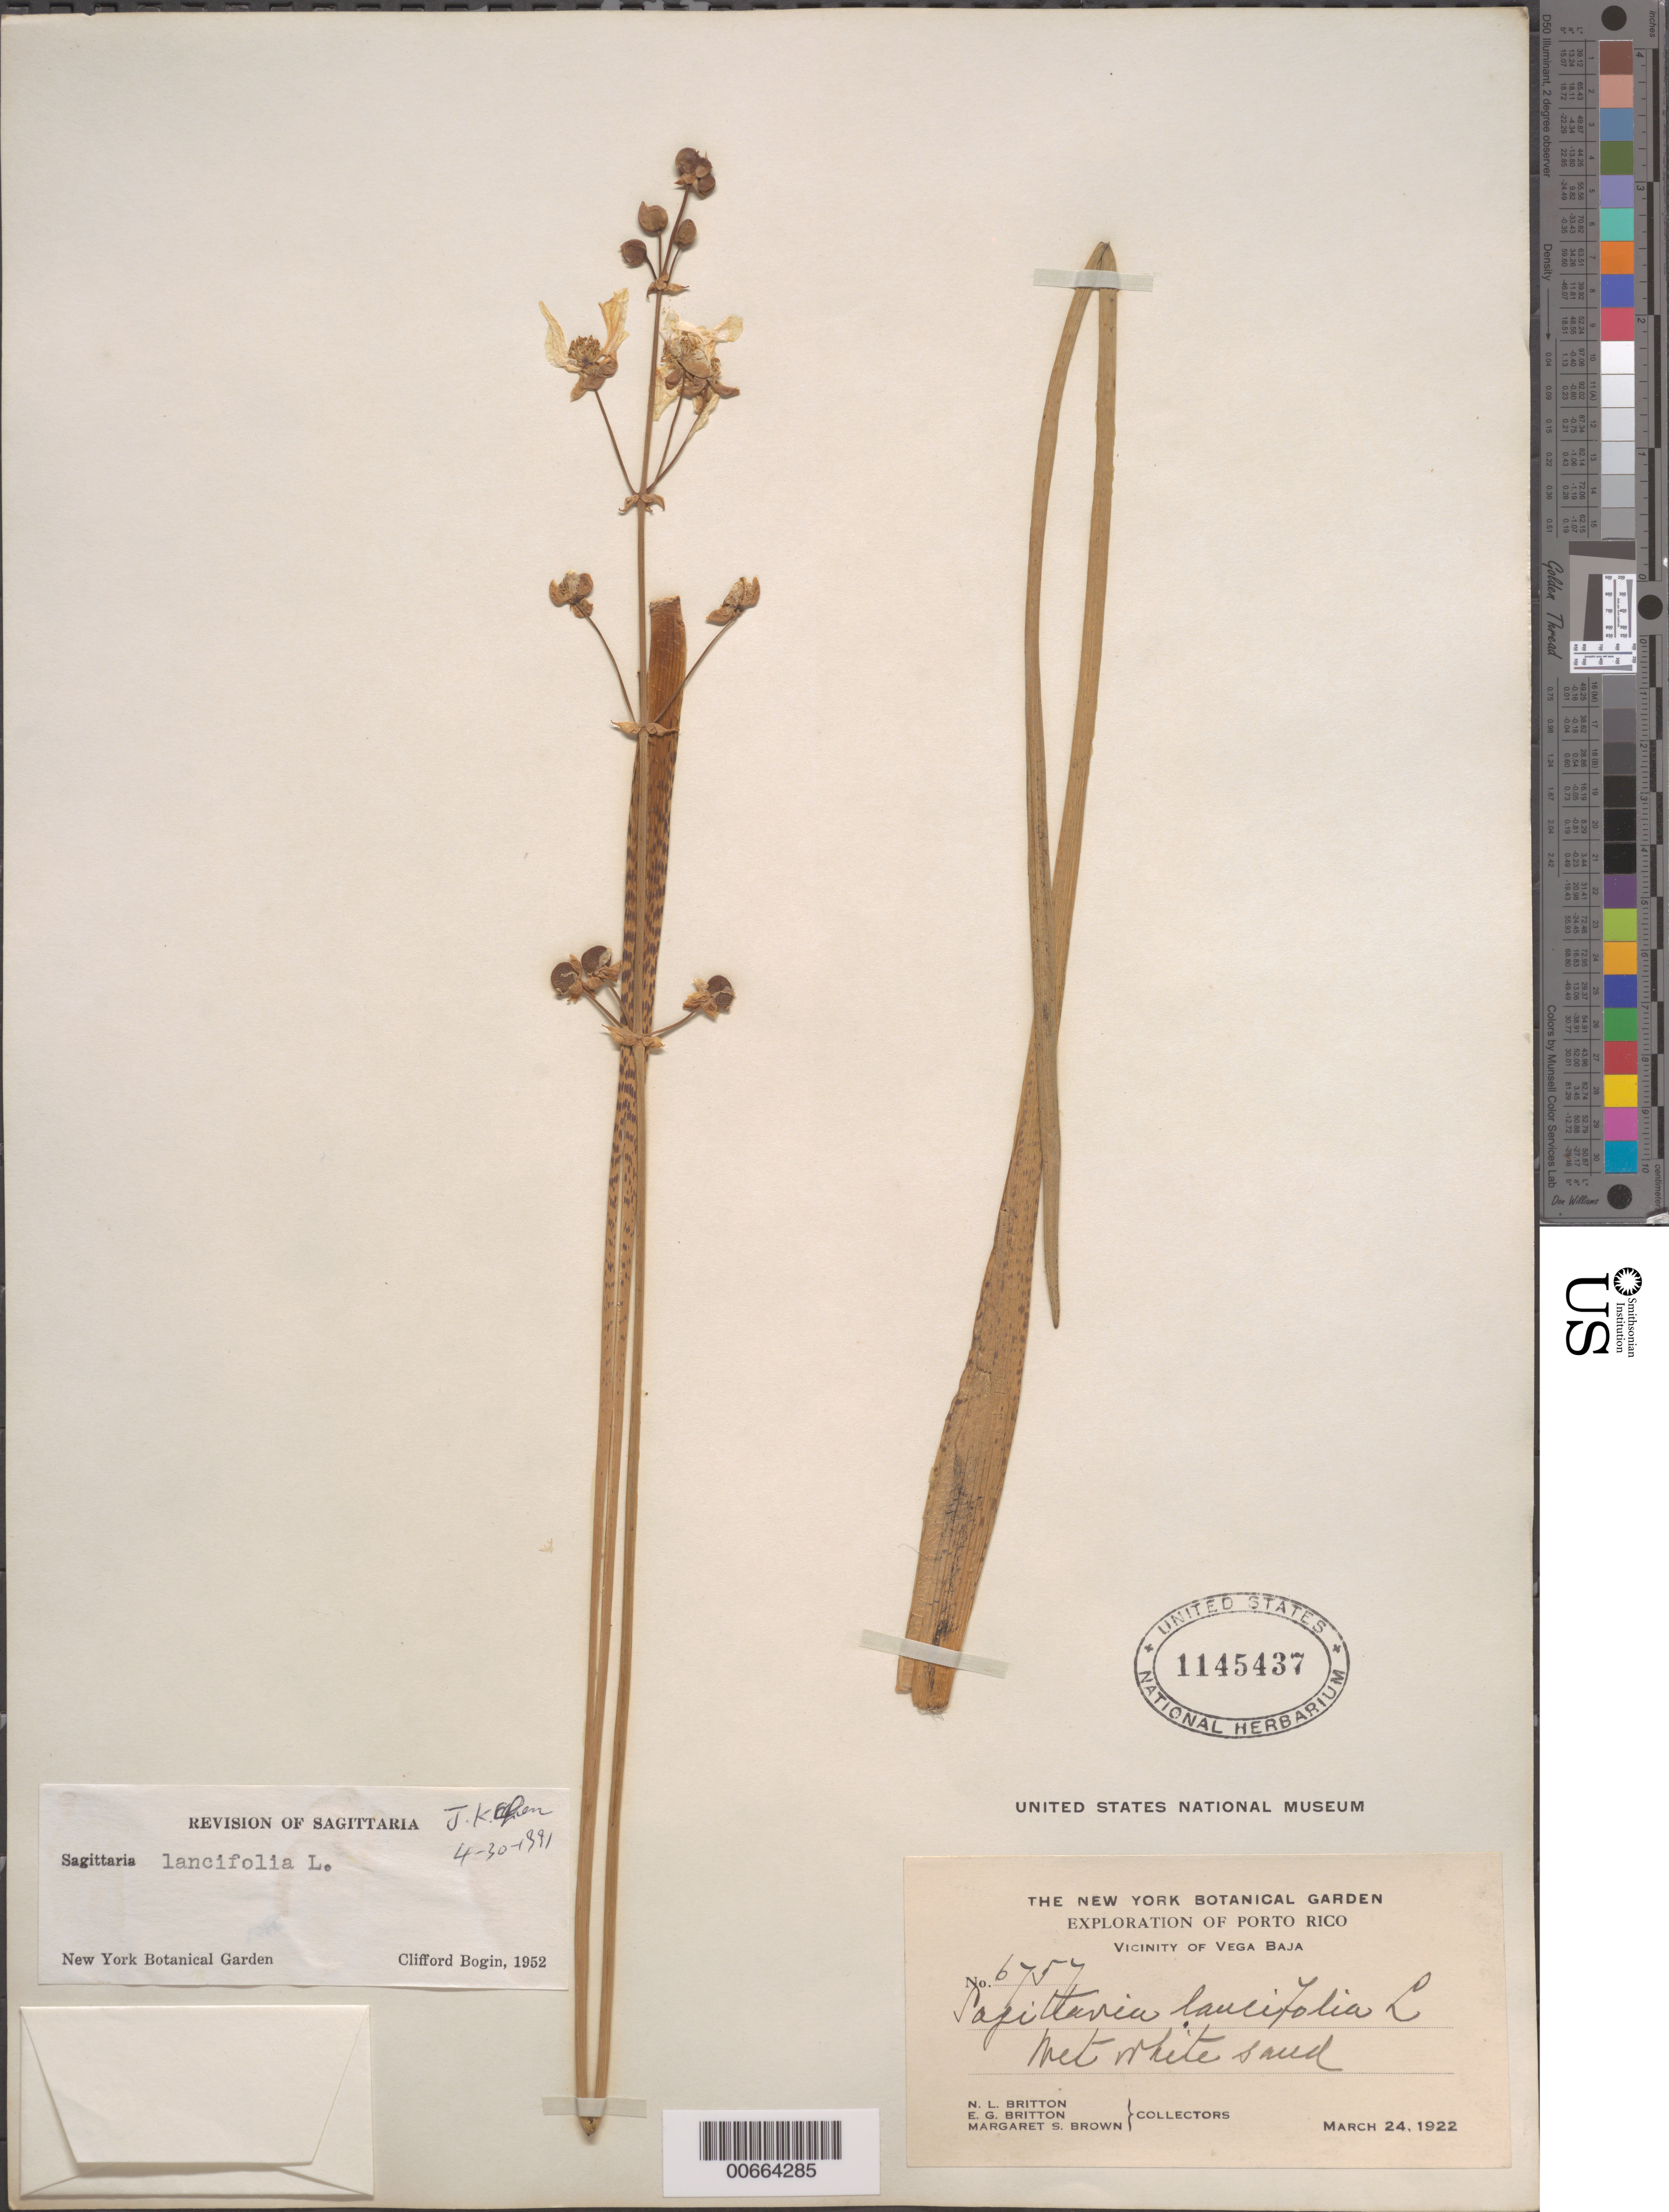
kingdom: Plantae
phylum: Tracheophyta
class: Liliopsida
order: Alismatales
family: Alismataceae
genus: Sagittaria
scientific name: Sagittaria lancifolia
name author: L.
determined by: Chen, J. K.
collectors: N. Britton, E. G. Britton & M. S. Brown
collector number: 6757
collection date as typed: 24 Mar 1922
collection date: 1922-03-24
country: Puerto Rico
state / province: Vega Baja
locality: Vega Baja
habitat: Wet white sand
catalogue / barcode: US 1145437